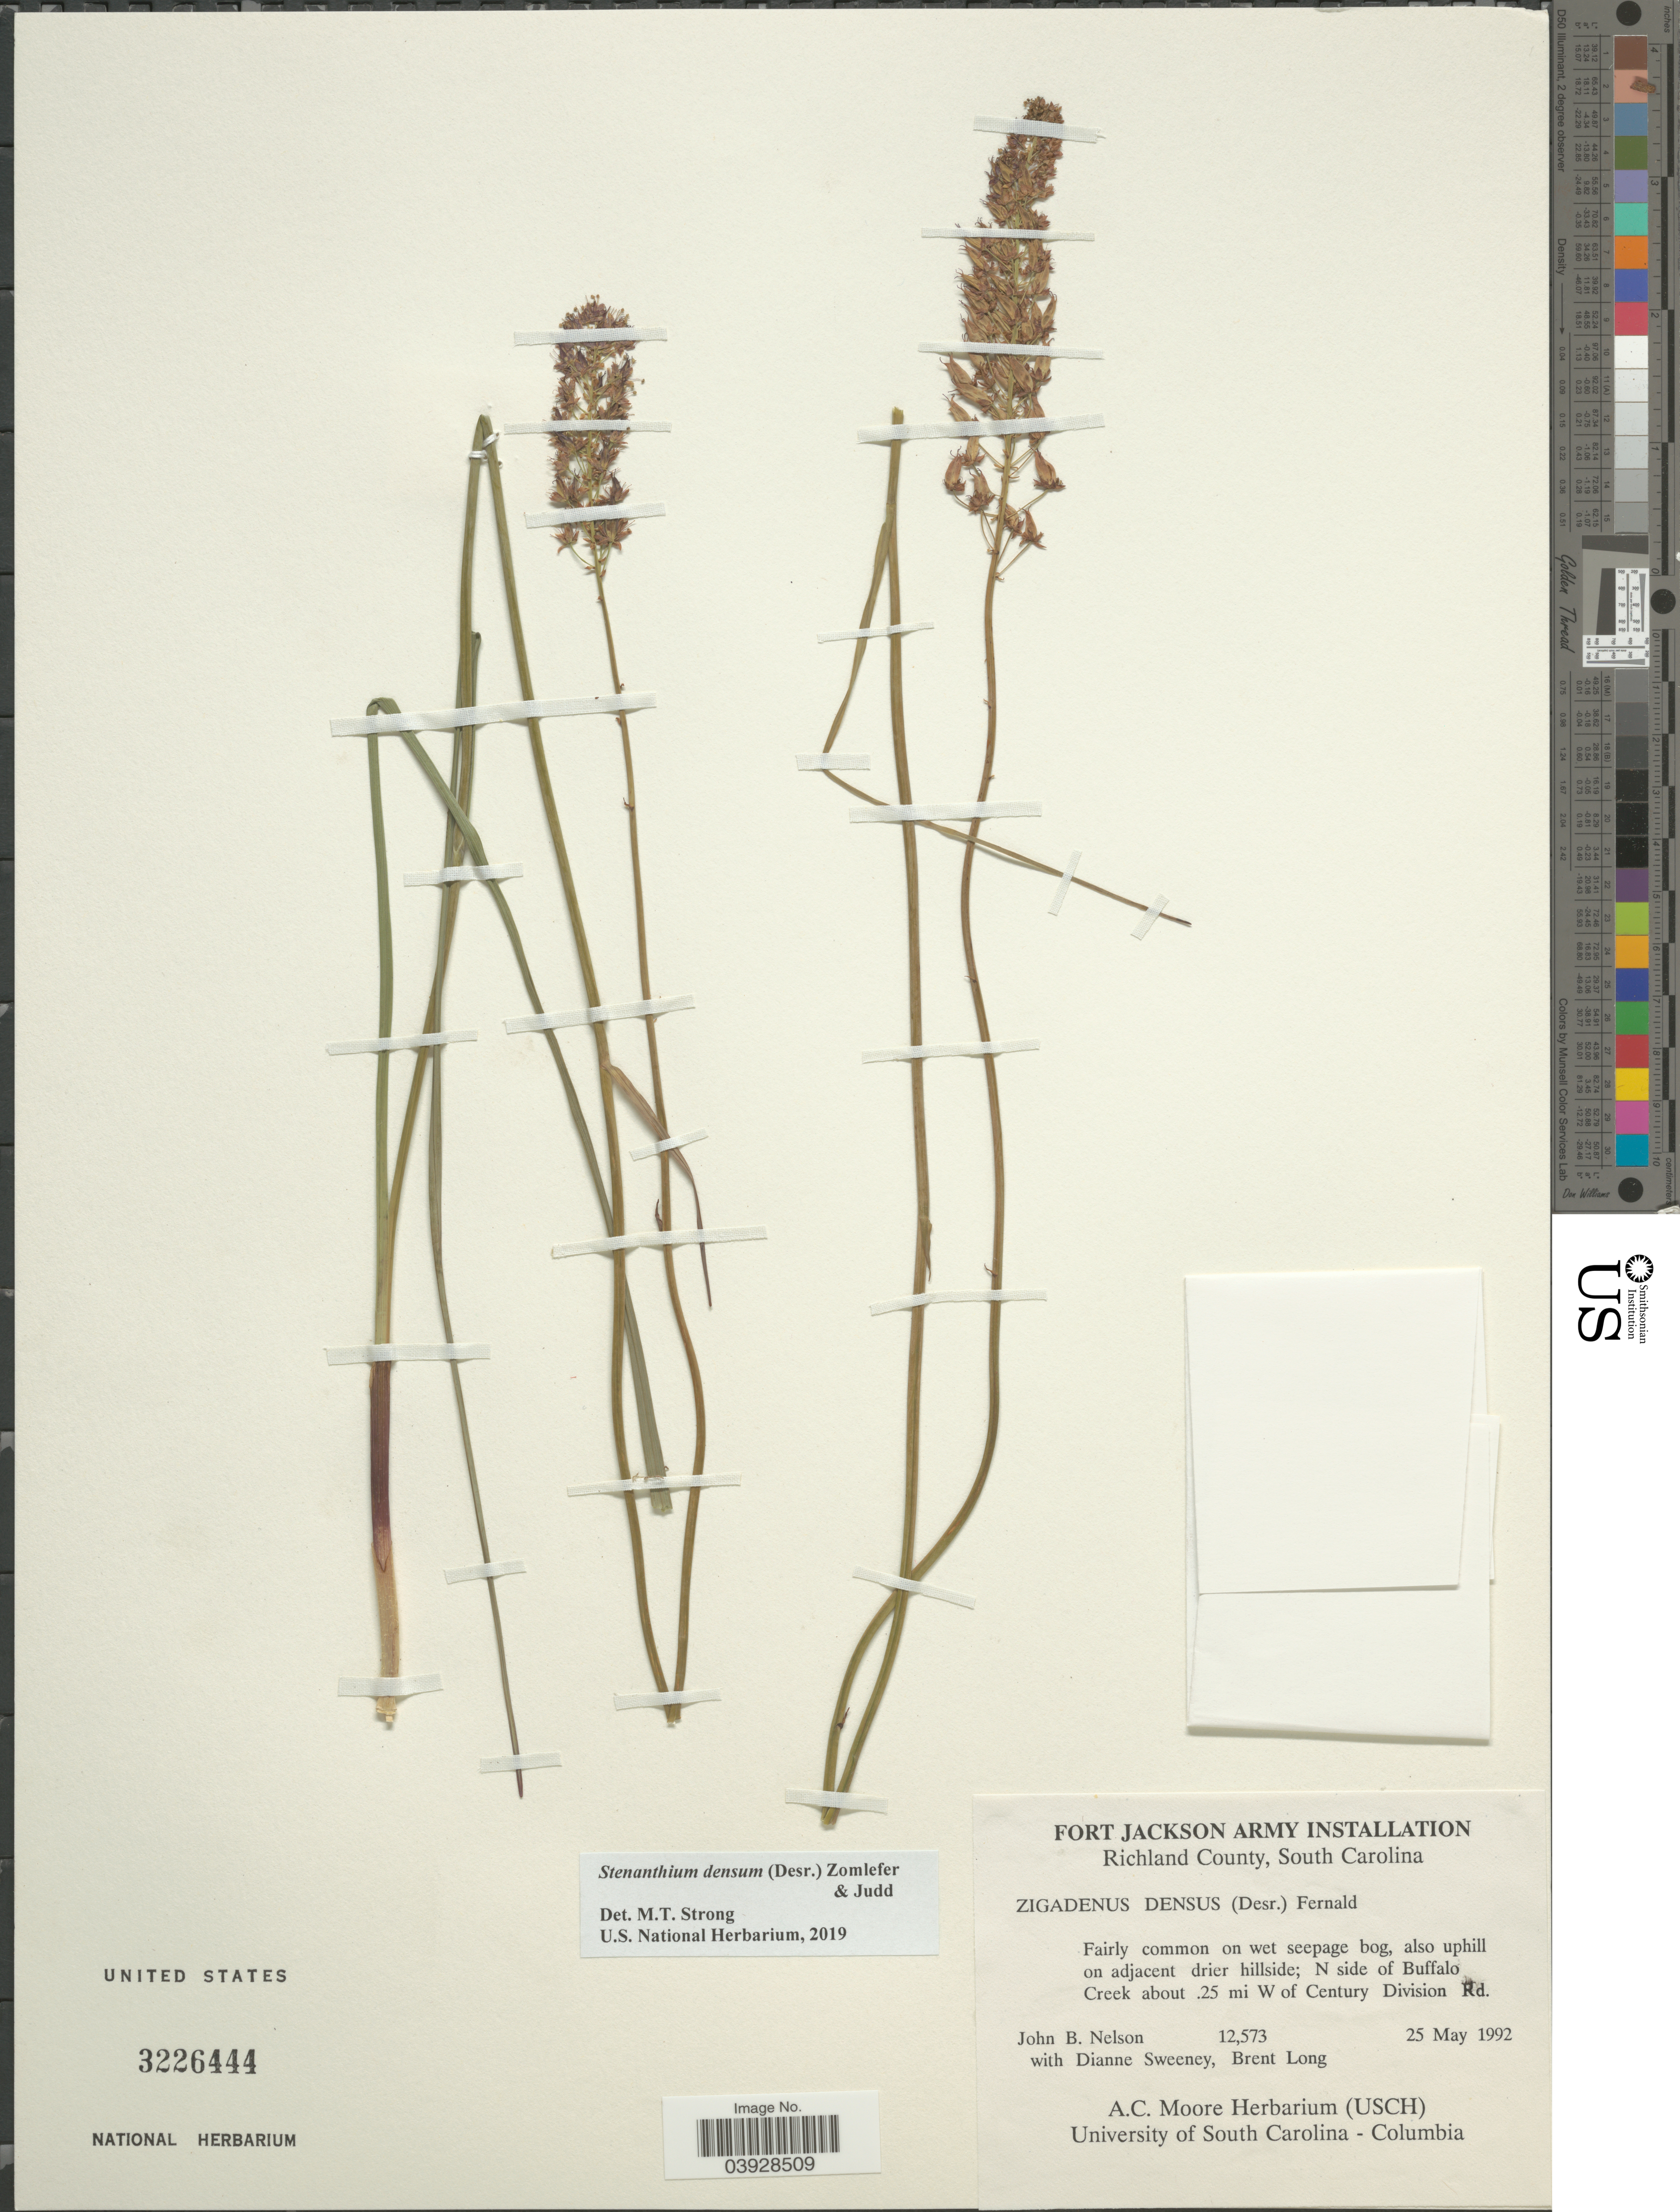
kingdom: Plantae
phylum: Tracheophyta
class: Liliopsida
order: Liliales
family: Melanthiaceae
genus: Stenanthium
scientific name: Stenanthium densum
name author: (Desr.) Zomlefer & Judd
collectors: J. B. Nelson, D. Sweeney & B. Long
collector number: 12573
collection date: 1992-05-25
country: United States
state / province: South Carolina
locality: Richland County. N side of Buffalo Creek about .25 mi W of Century Division Rd.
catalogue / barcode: US 3226444